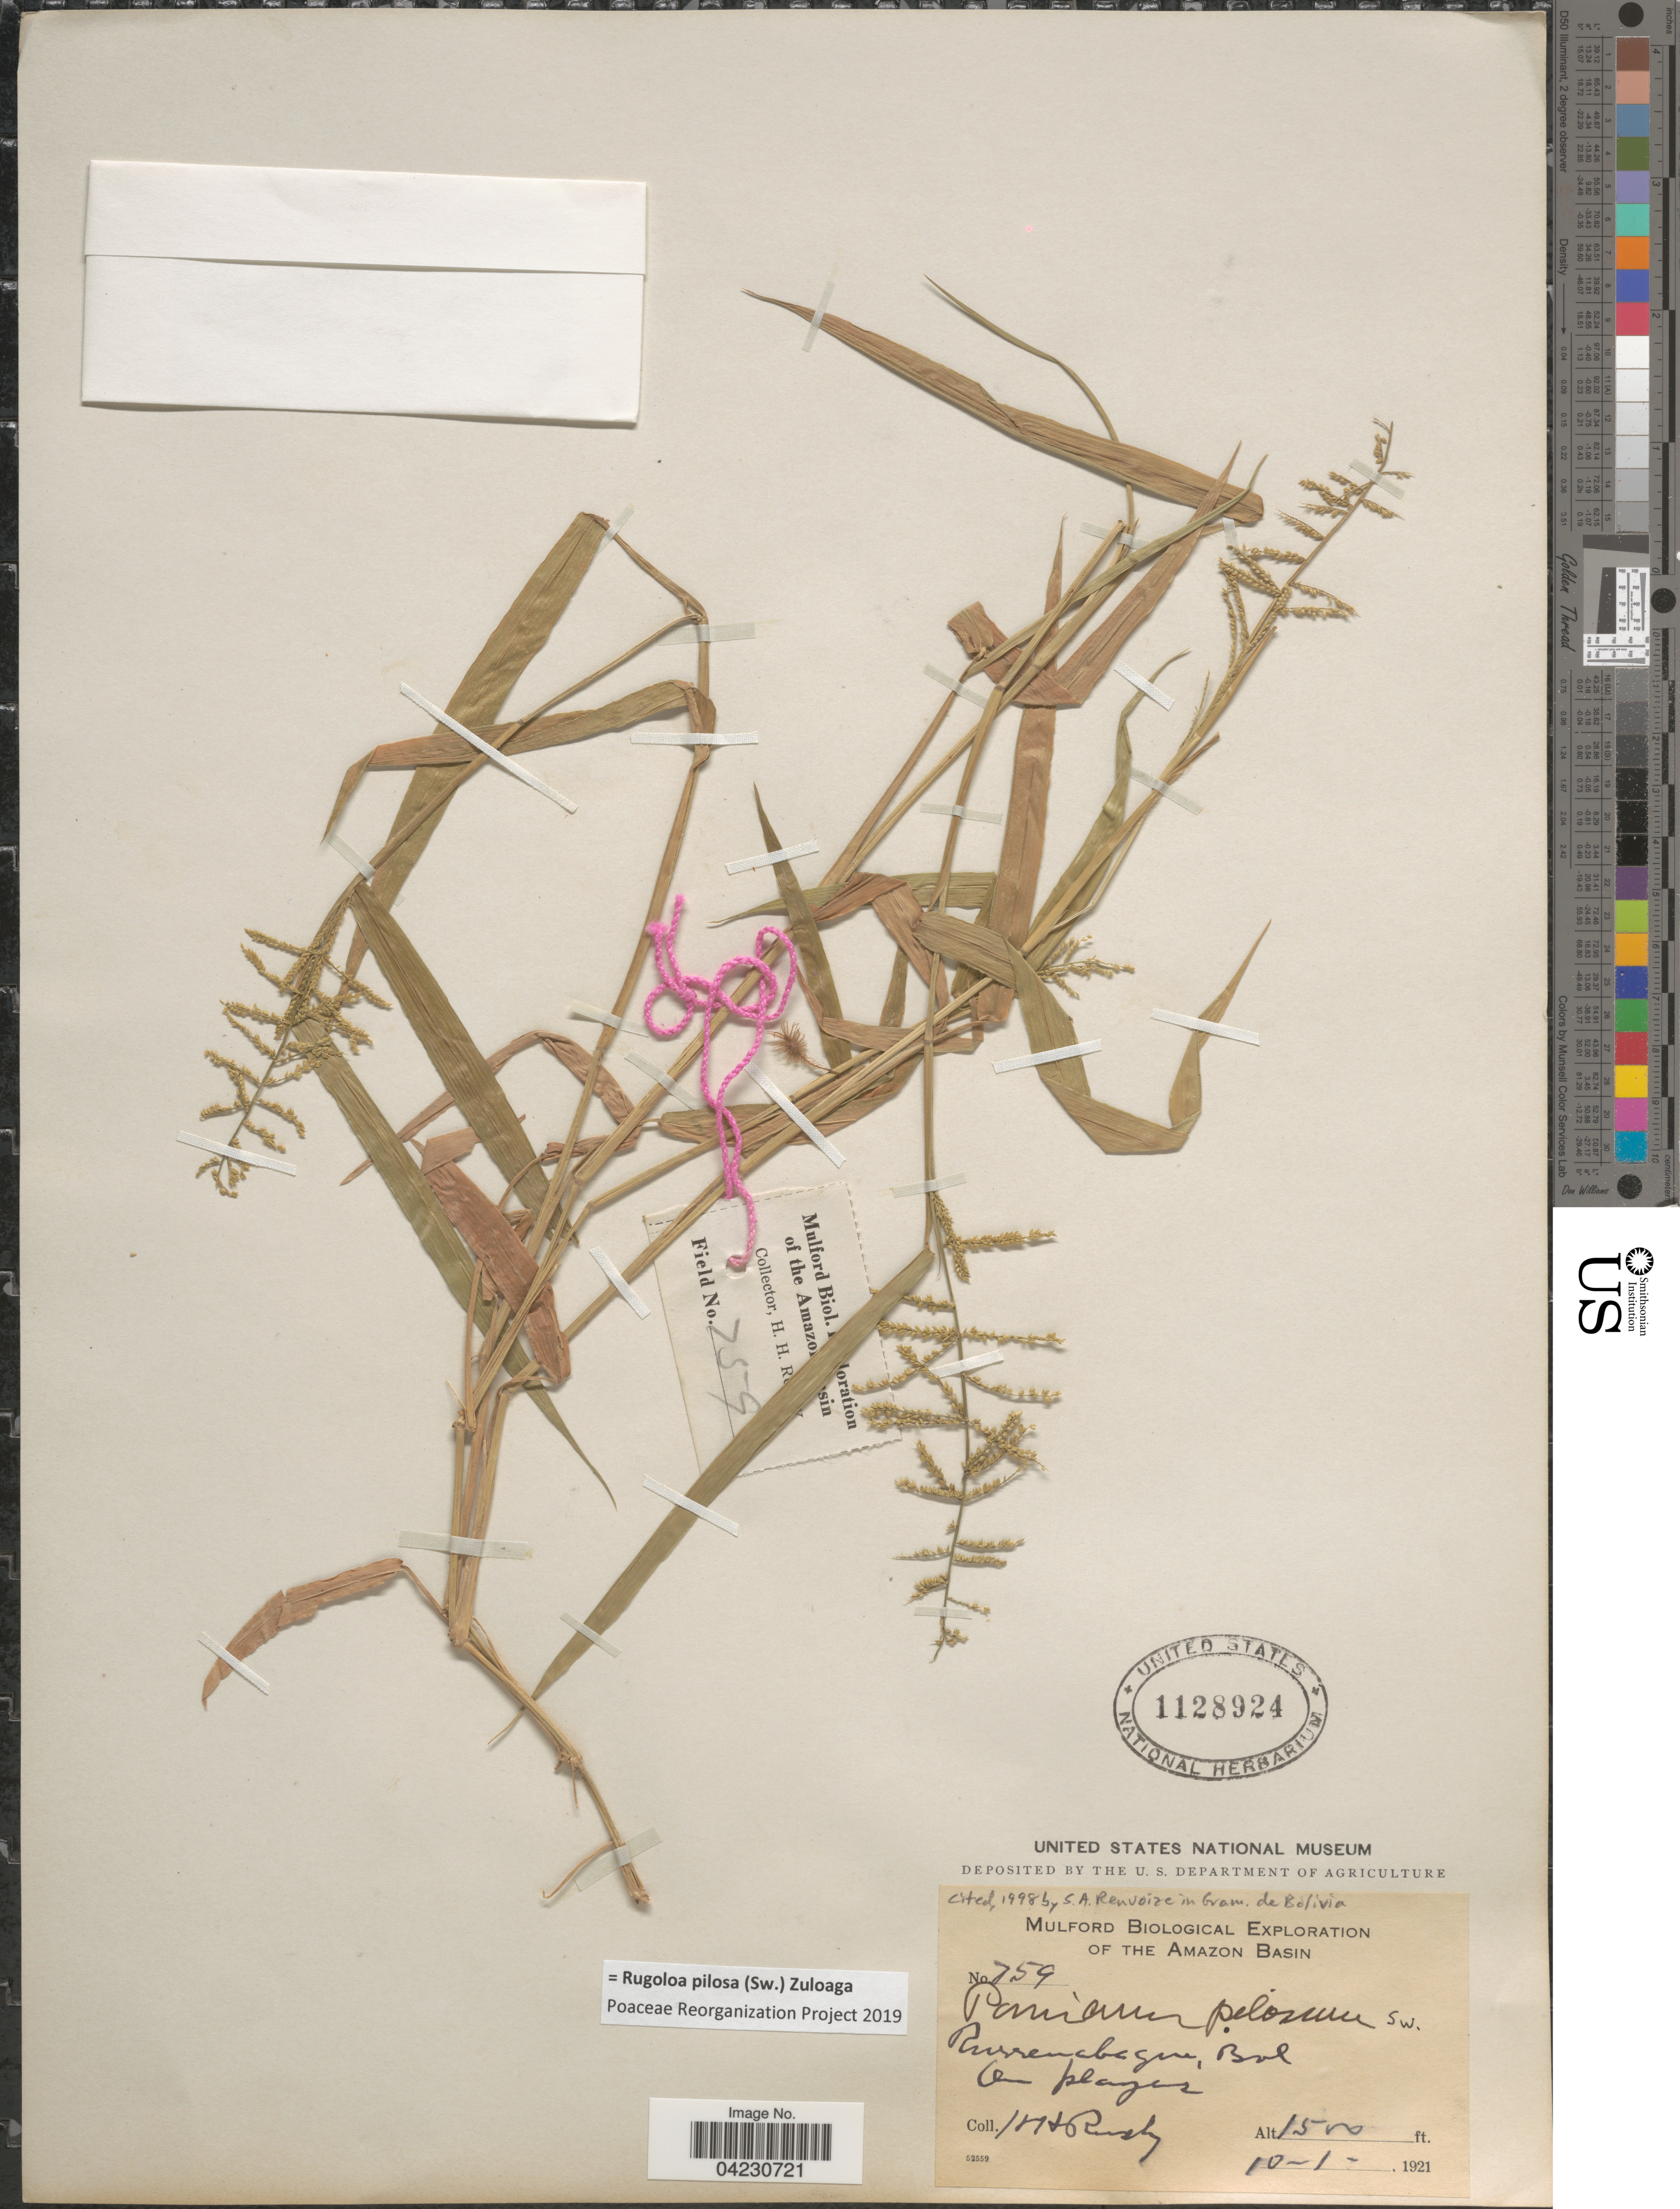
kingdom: Plantae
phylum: Tracheophyta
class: Liliopsida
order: Poales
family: Poaceae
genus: Rugoloa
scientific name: Rugoloa pilosa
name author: (Sw.) Zuloaga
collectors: H. H. Rusby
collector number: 759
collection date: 1921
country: Bolivia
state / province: La Paz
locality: Amazon Basin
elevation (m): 457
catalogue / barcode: US 1128924